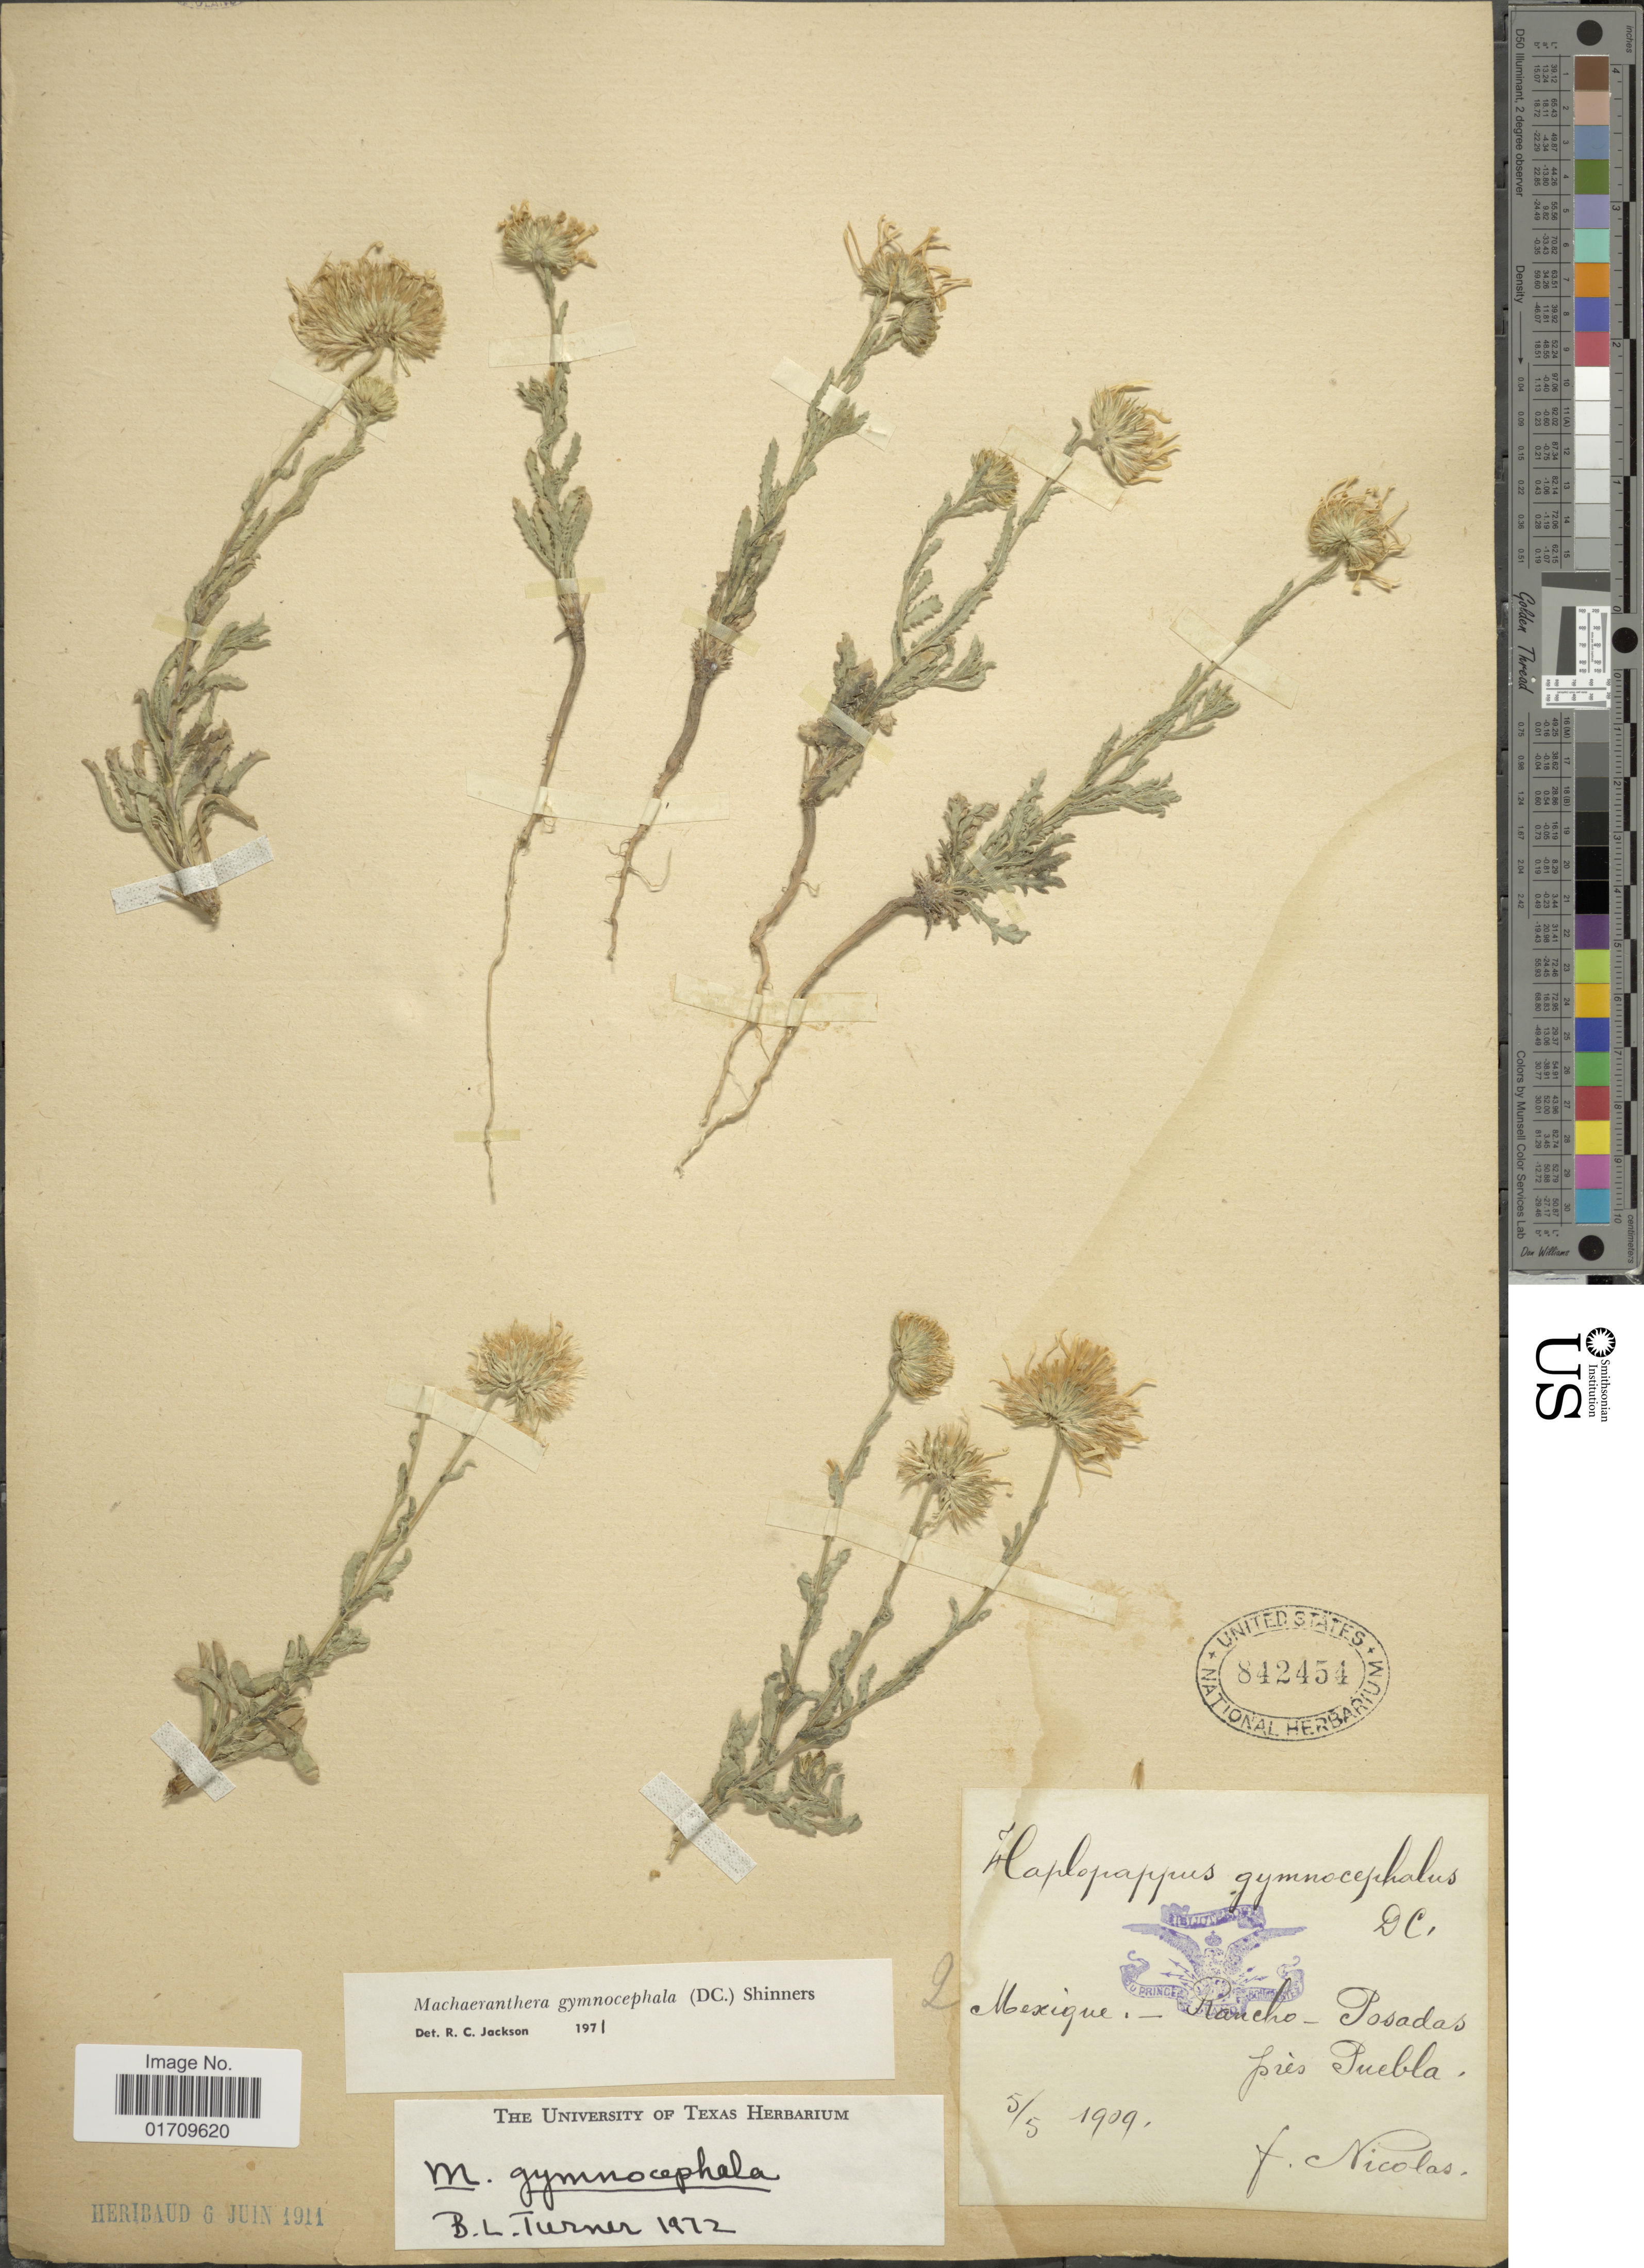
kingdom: Plantae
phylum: Tracheophyta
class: Magnoliopsida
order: Asterales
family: Asteraceae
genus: Machaeranthera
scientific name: Machaeranthera gymnocephala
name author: (DC.) Shinners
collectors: F. Nicolas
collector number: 2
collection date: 1909-05-05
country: Mexico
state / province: Puebla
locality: Mexique, Rancho, Posadas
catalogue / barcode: US 842454